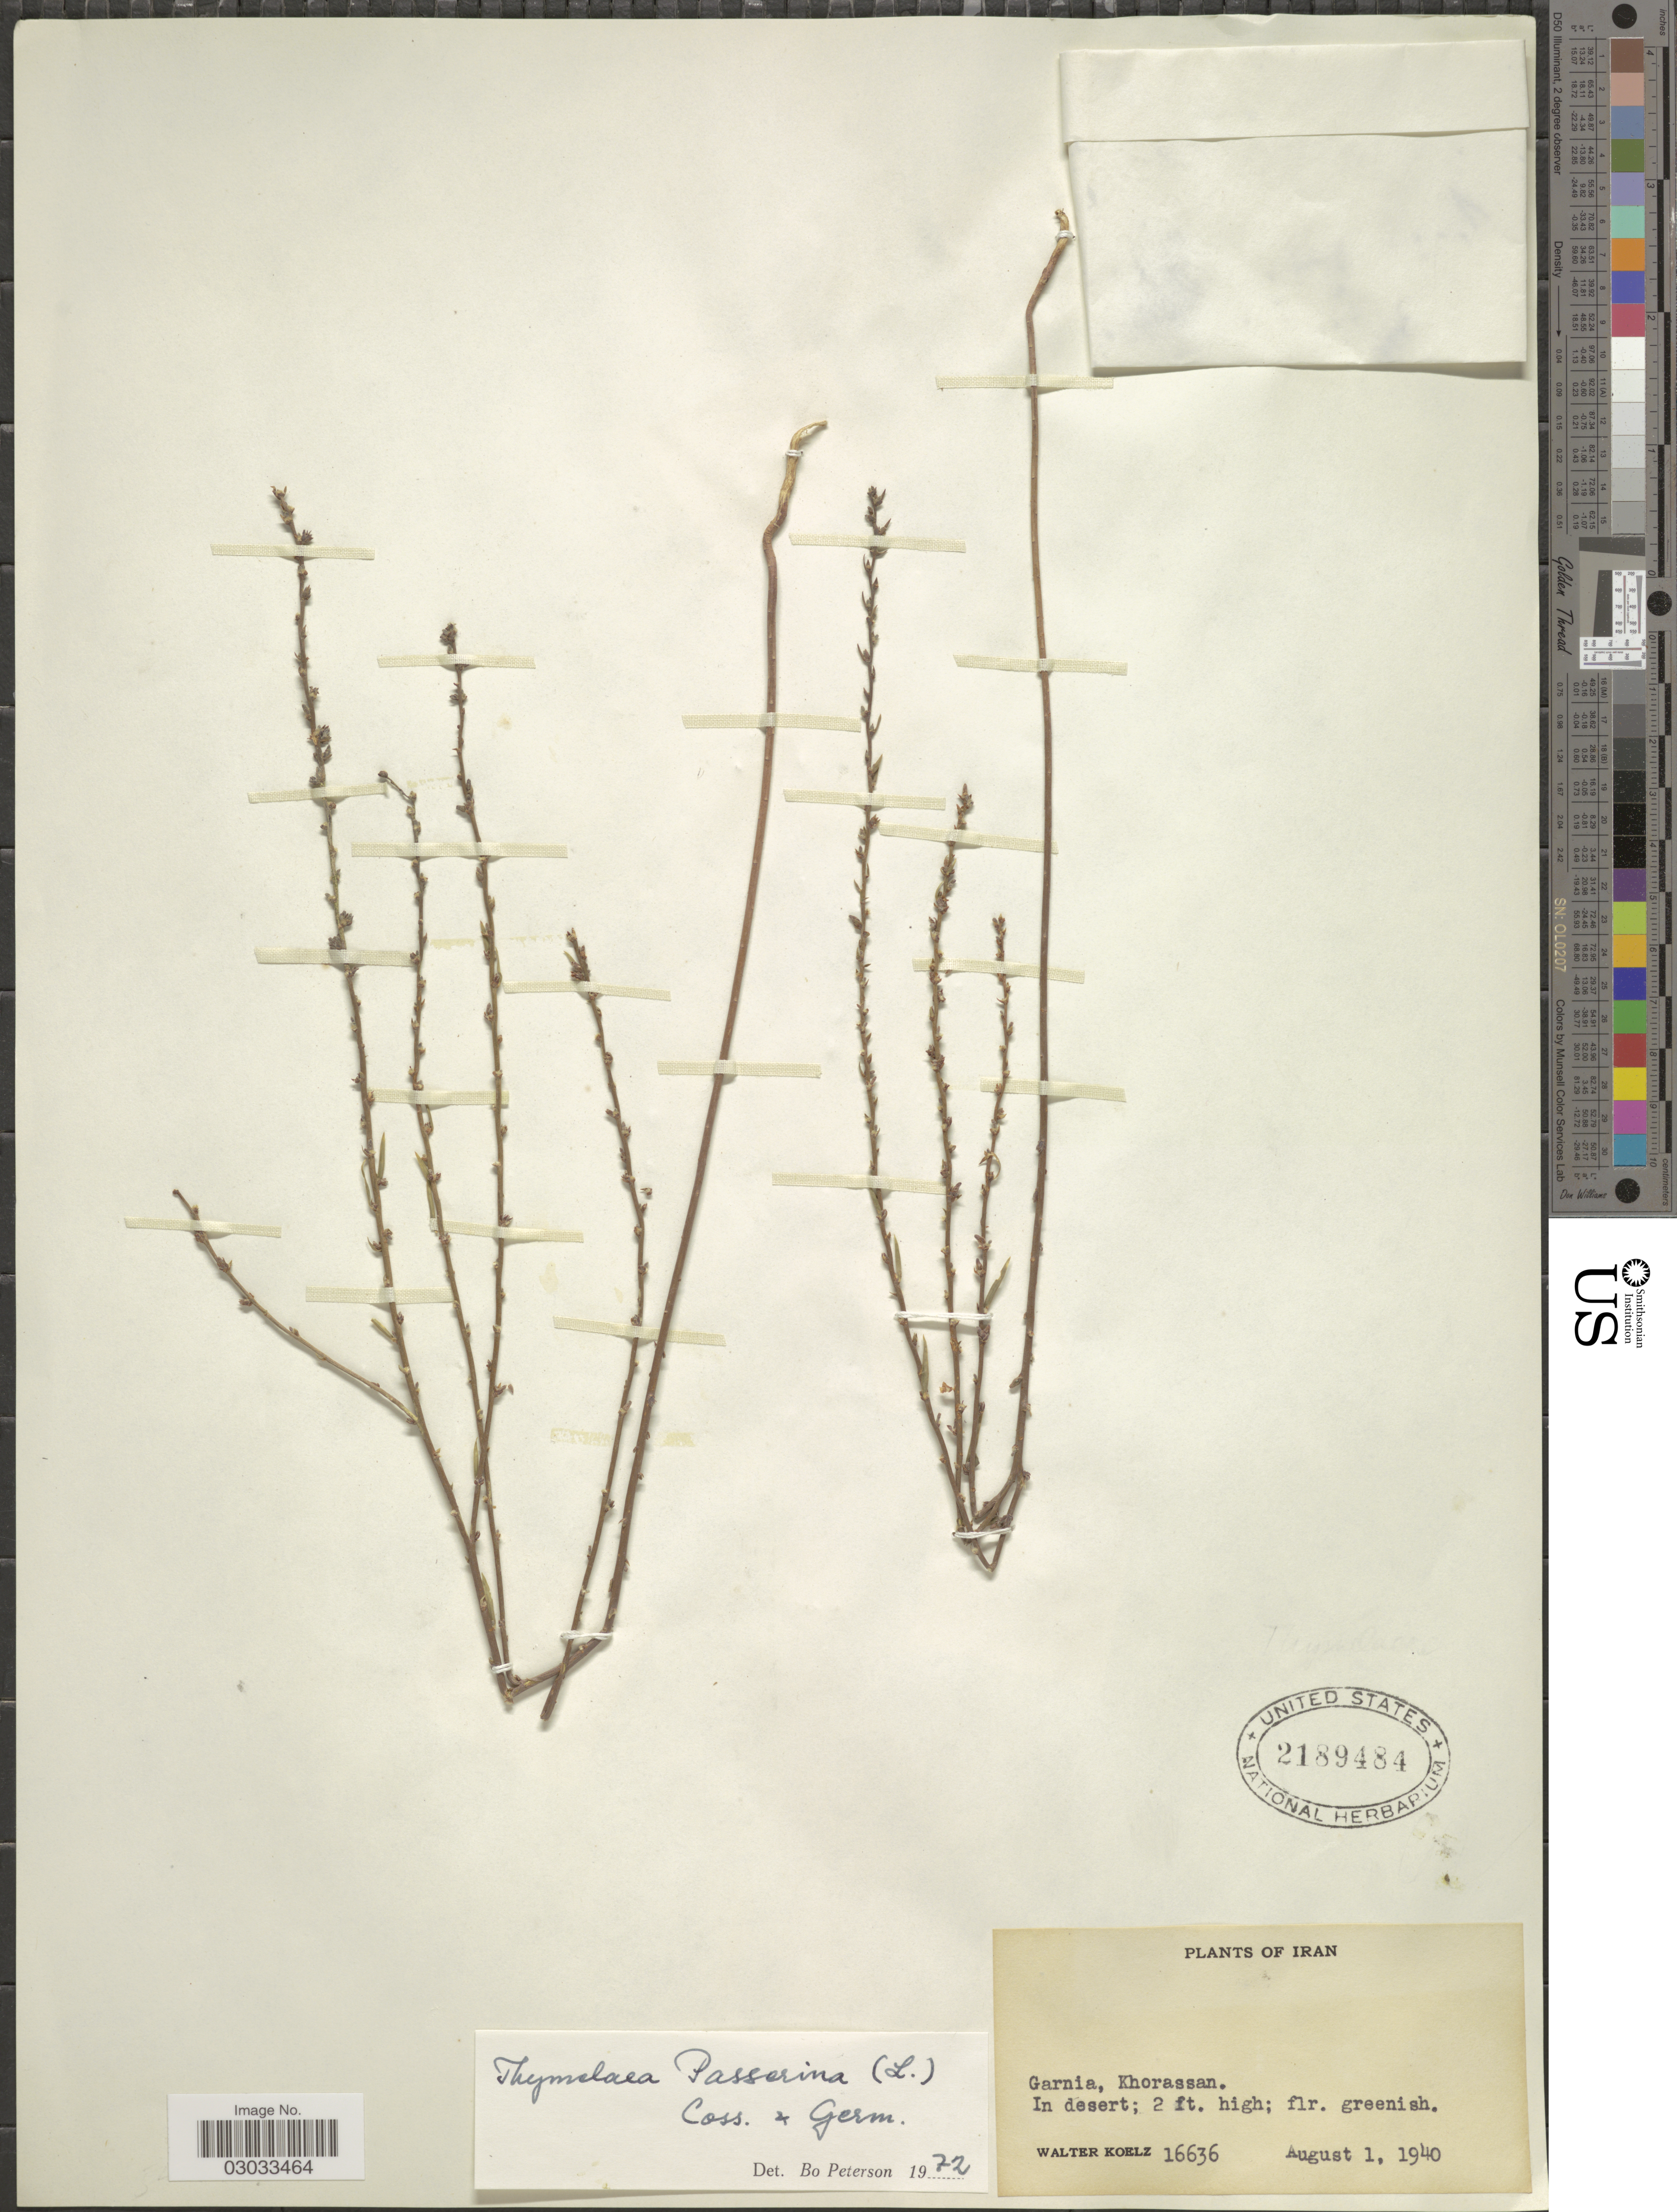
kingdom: Plantae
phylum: Tracheophyta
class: Magnoliopsida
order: Malvales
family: Thymelaeaceae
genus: Thymelaea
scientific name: Thymelaea passerina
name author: (L.) Coss. & Germ.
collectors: W. N. Koelz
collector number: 16636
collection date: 1940-08-01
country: Iran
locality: Garnia, Khorassan.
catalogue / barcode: US 2189484